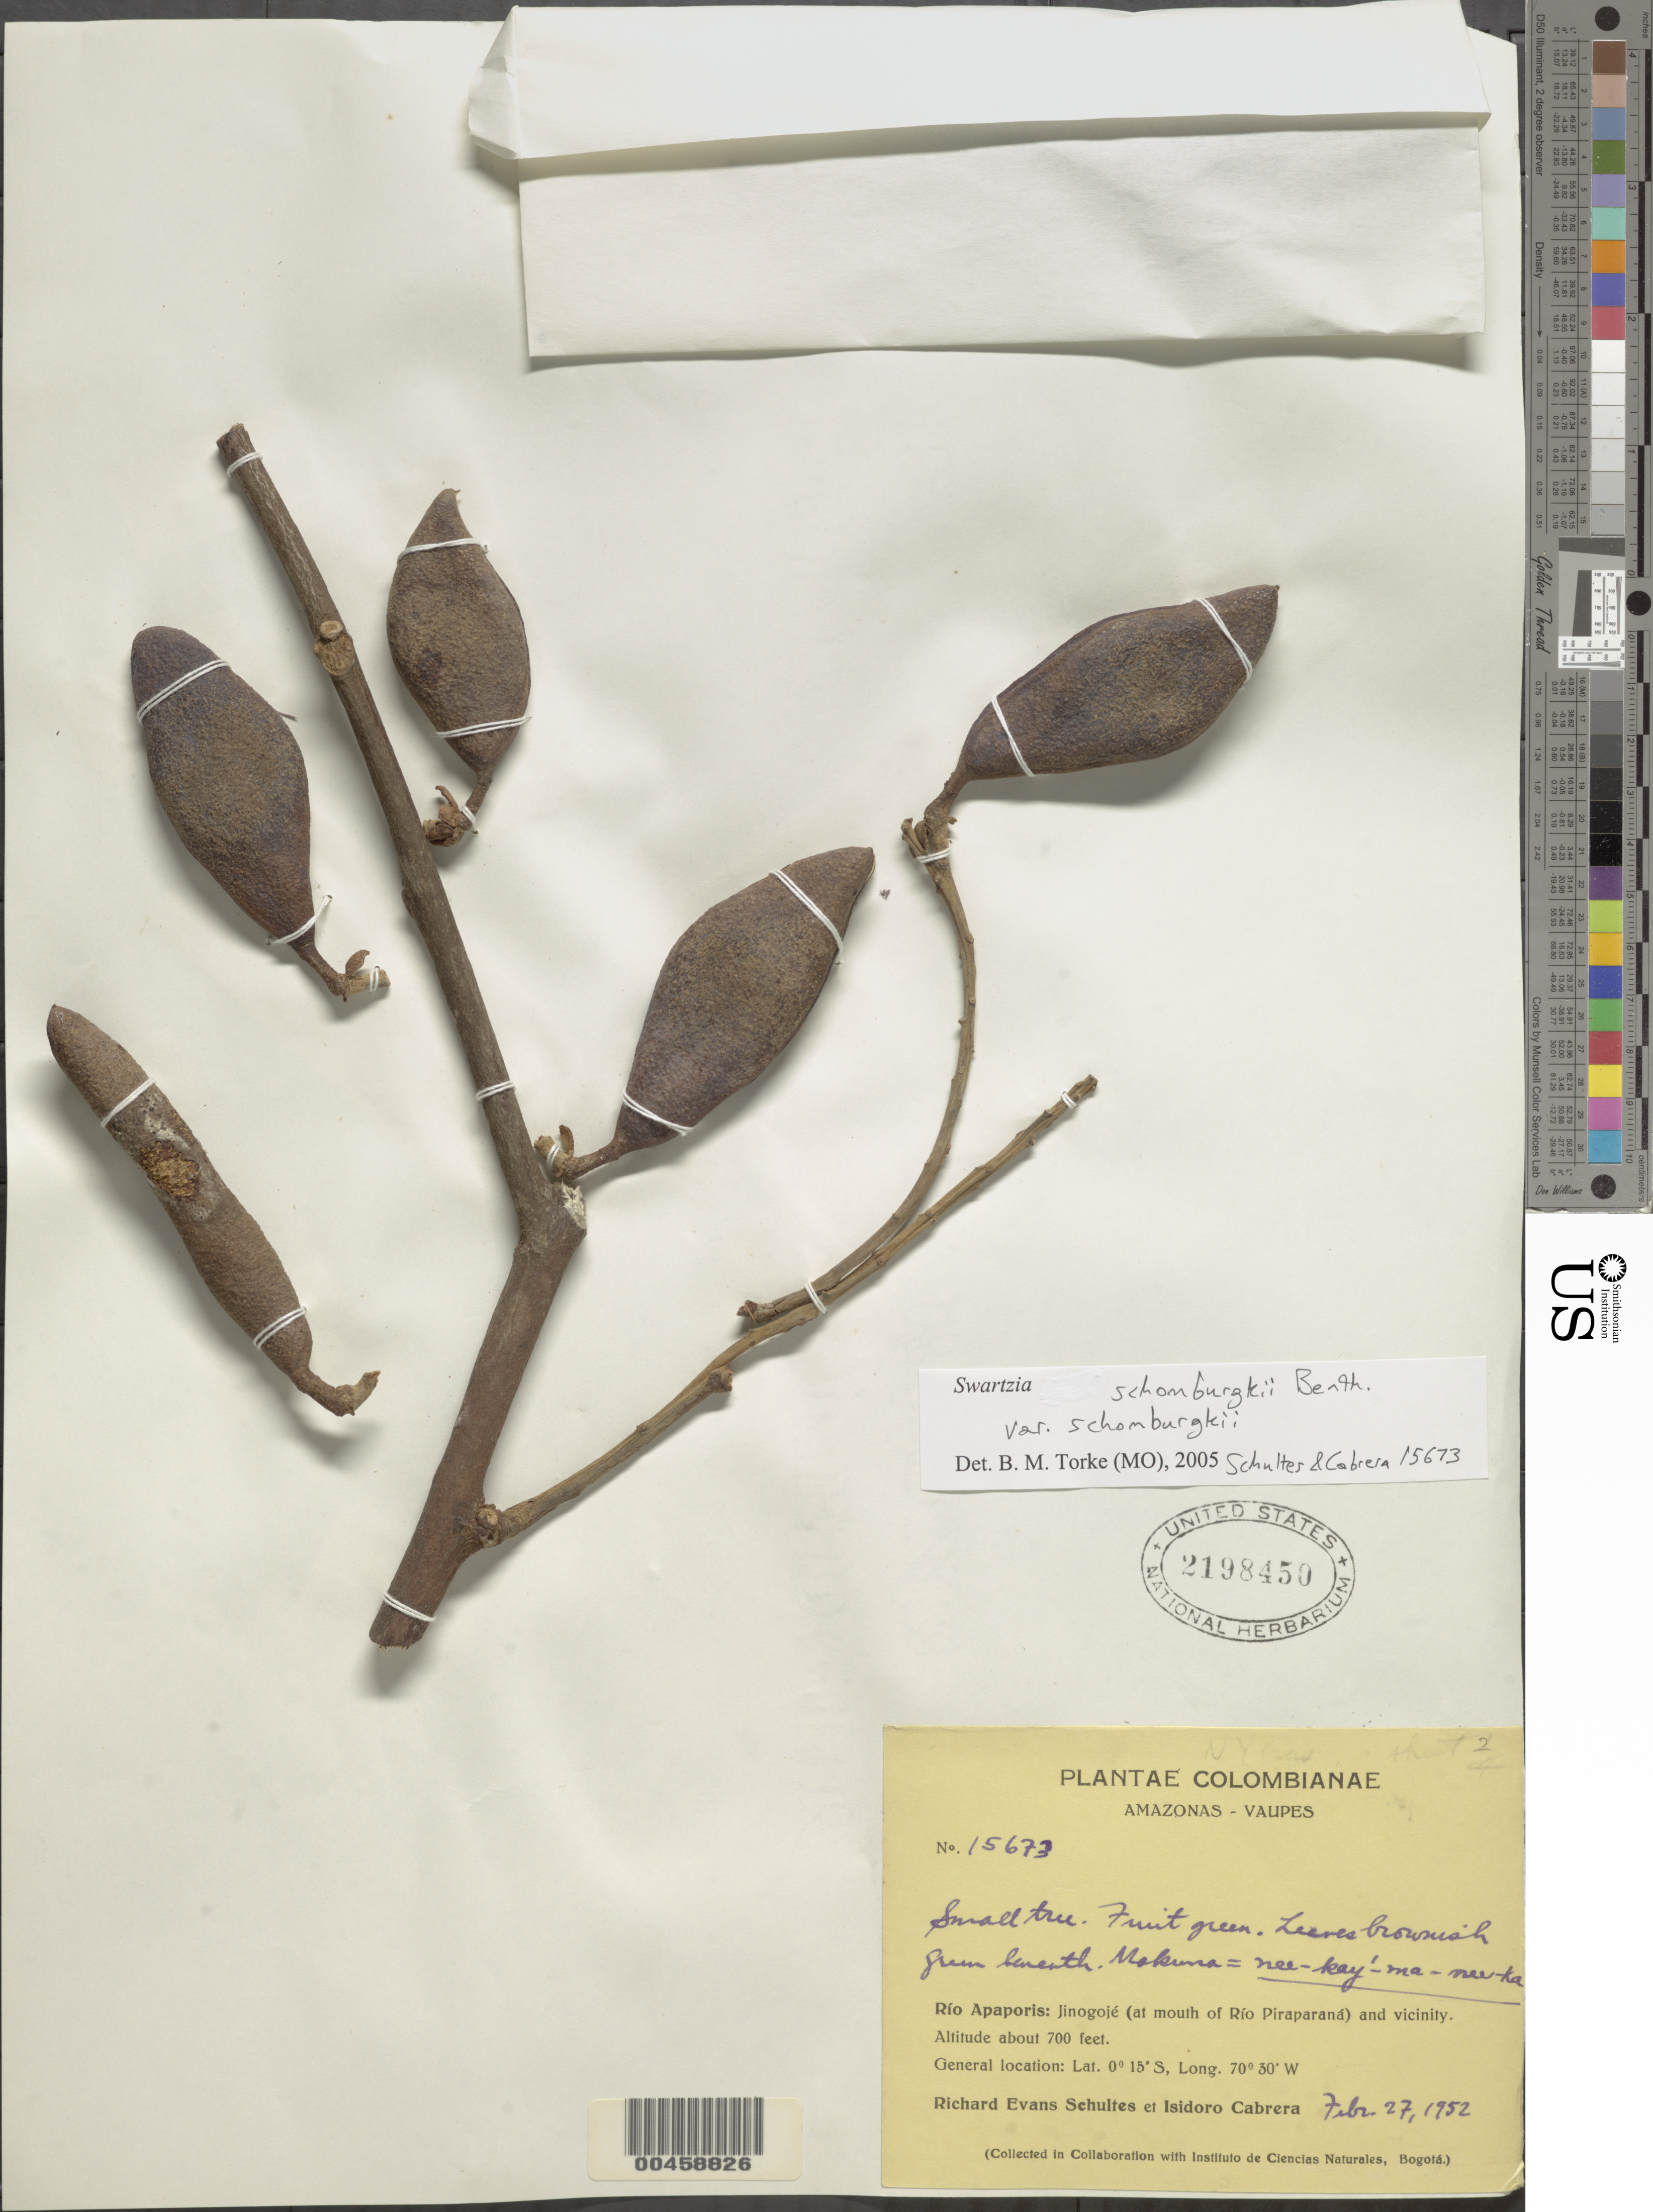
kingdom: Plantae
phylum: Tracheophyta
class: Magnoliopsida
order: Fabales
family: Fabaceae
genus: Swartzia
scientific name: Swartzia schomburgkii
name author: Benth.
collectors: R. E. Schultes & I. Cabrera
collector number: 15673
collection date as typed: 27 Feb 1952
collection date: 1952-02-27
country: Colombia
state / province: Amazônas / Vaupés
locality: Rio Apaporis: Jinogojé (at mouth of Rio Piraparana) and vicinity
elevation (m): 213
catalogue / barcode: US 2198450